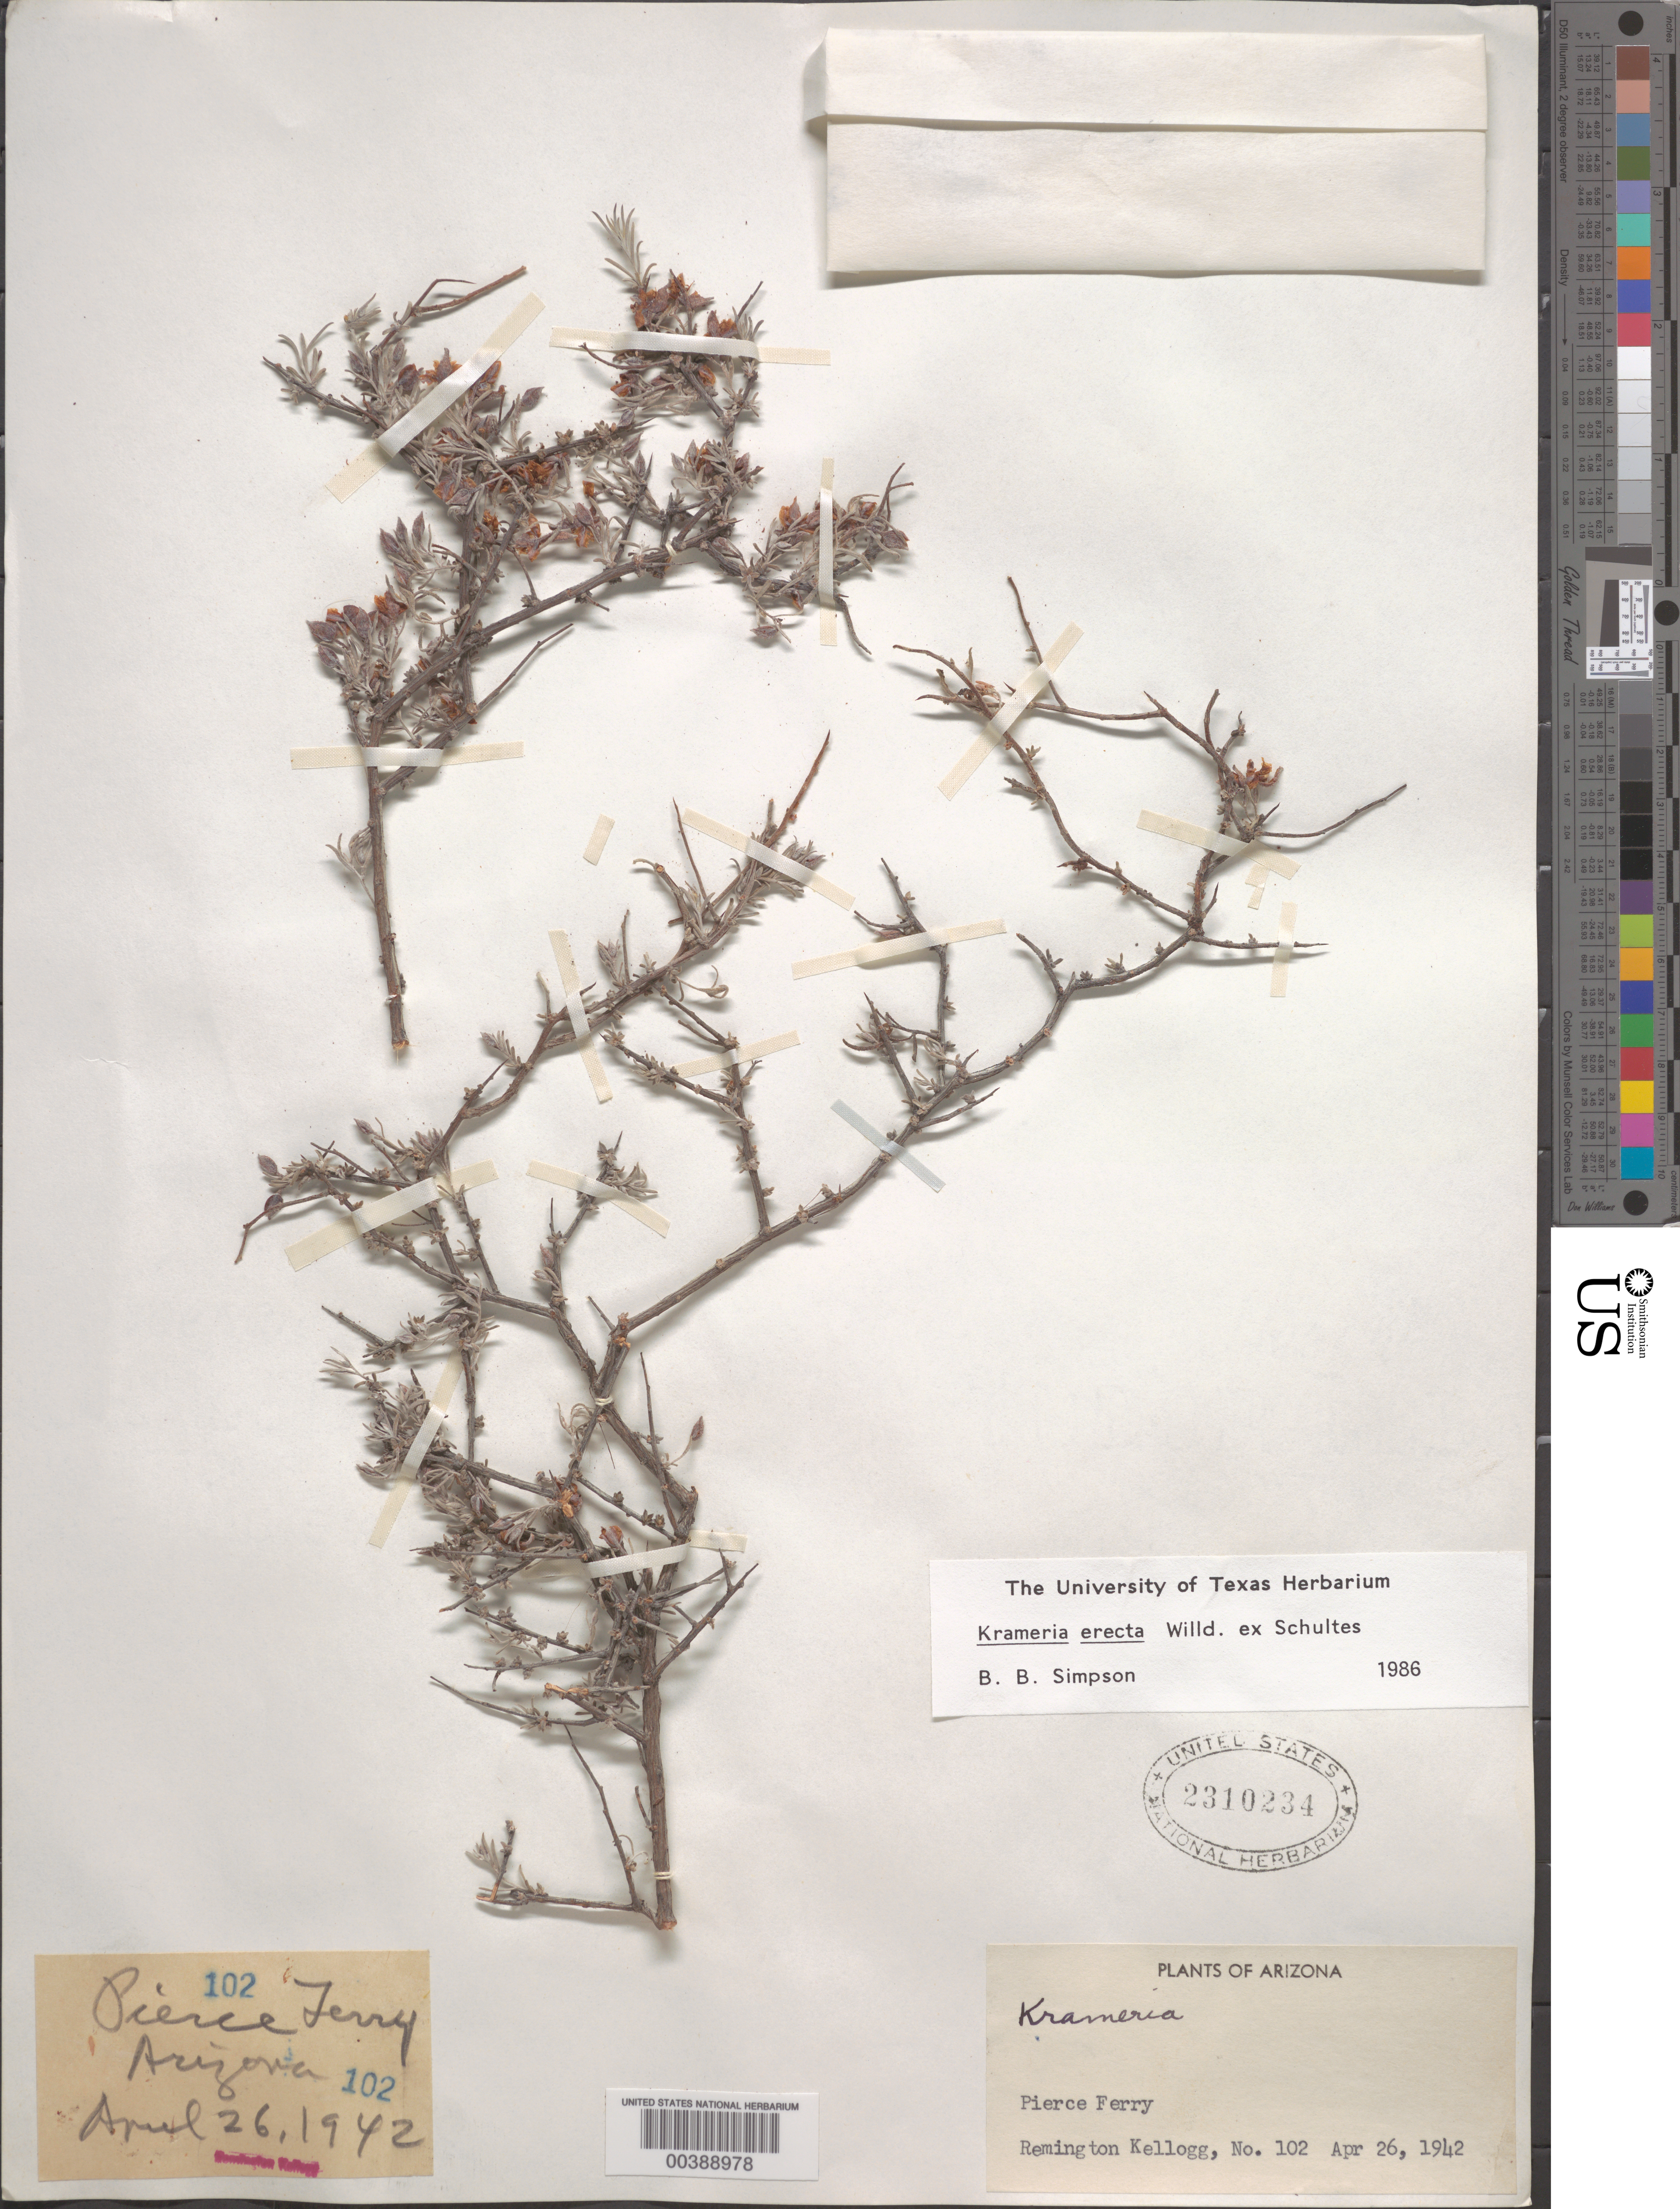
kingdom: Plantae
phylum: Tracheophyta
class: Magnoliopsida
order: Zygophyllales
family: Krameriaceae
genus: Krameria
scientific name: Krameria erecta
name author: Willd. ex Schult.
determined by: Simpson, B. B.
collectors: R. Kellogg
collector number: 102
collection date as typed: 26 Apr 1942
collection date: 1942-04-26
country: United States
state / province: Arizona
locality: Pierce ferry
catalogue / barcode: US 2310234